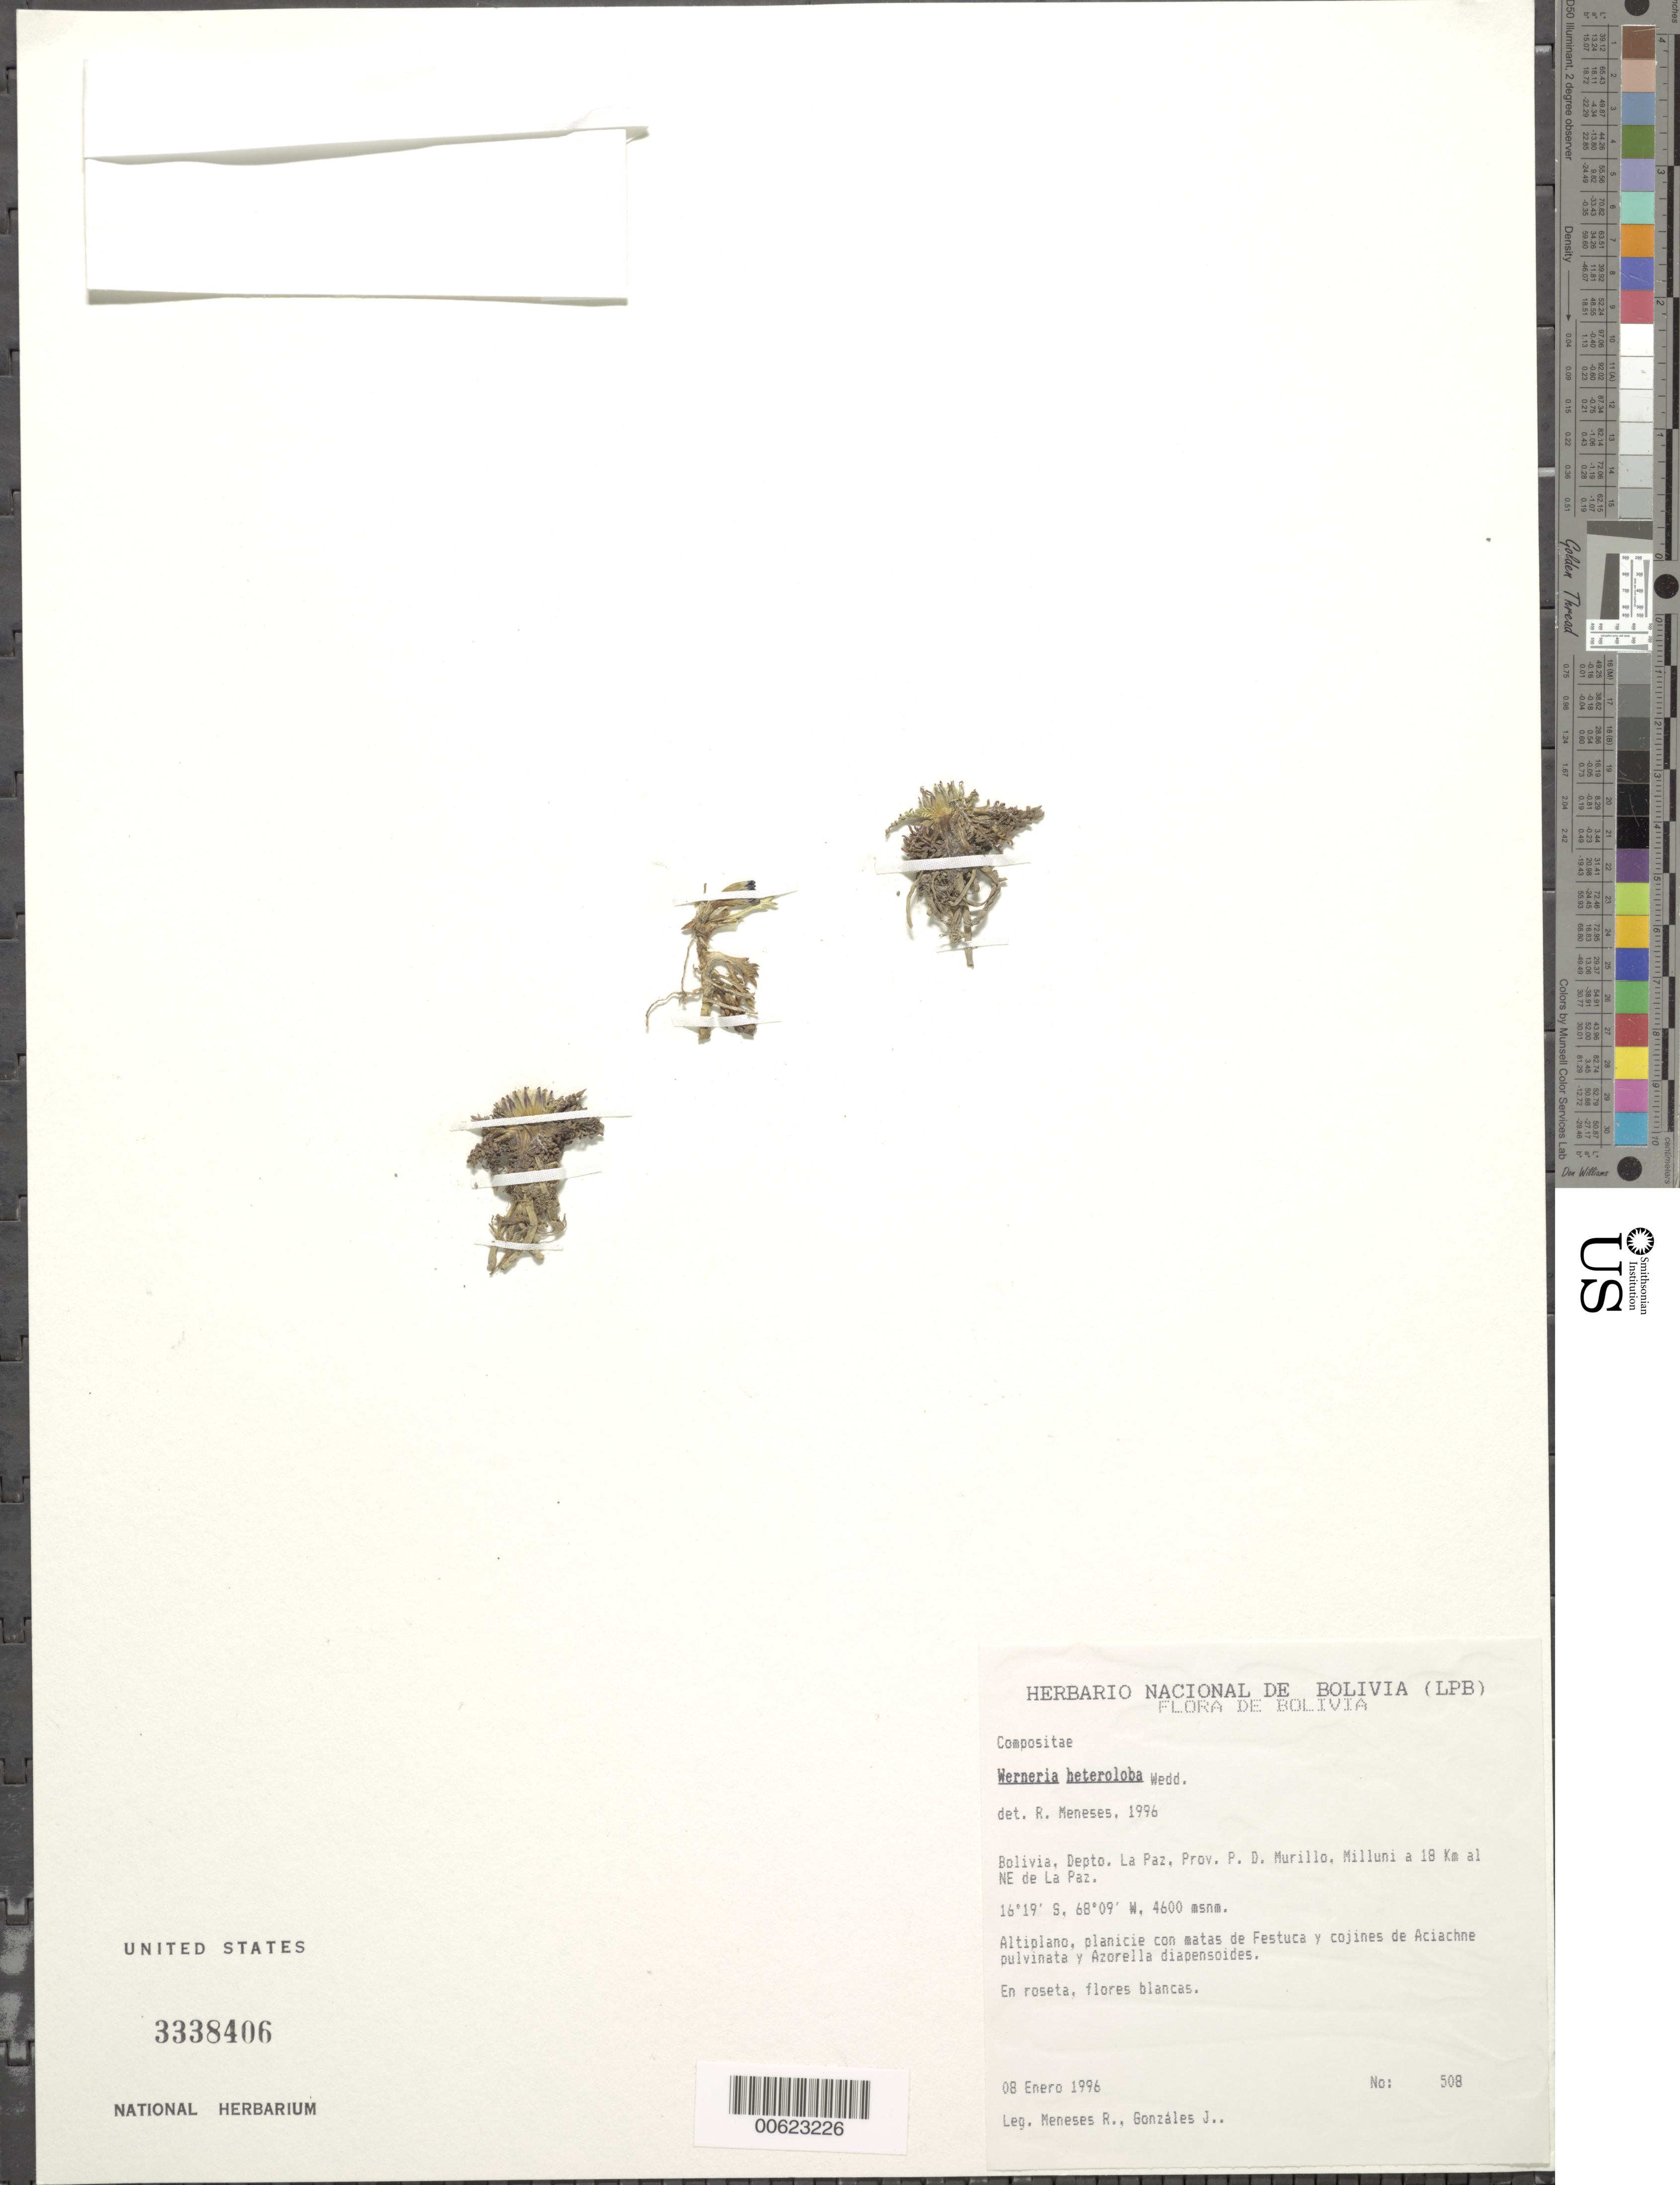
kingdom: Plantae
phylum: Tracheophyta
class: Magnoliopsida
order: Asterales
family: Asteraceae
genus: Werneria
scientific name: Werneria pinnatifida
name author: Remy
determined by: Calvo, Joel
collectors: R. I. Meneses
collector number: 508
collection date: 1996-01-08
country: Bolivia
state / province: La Paz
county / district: Murillo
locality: P.D. Murillo, Milluni a 18 km al NE de la Paz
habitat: Altiplano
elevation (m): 4600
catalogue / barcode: US 3338406